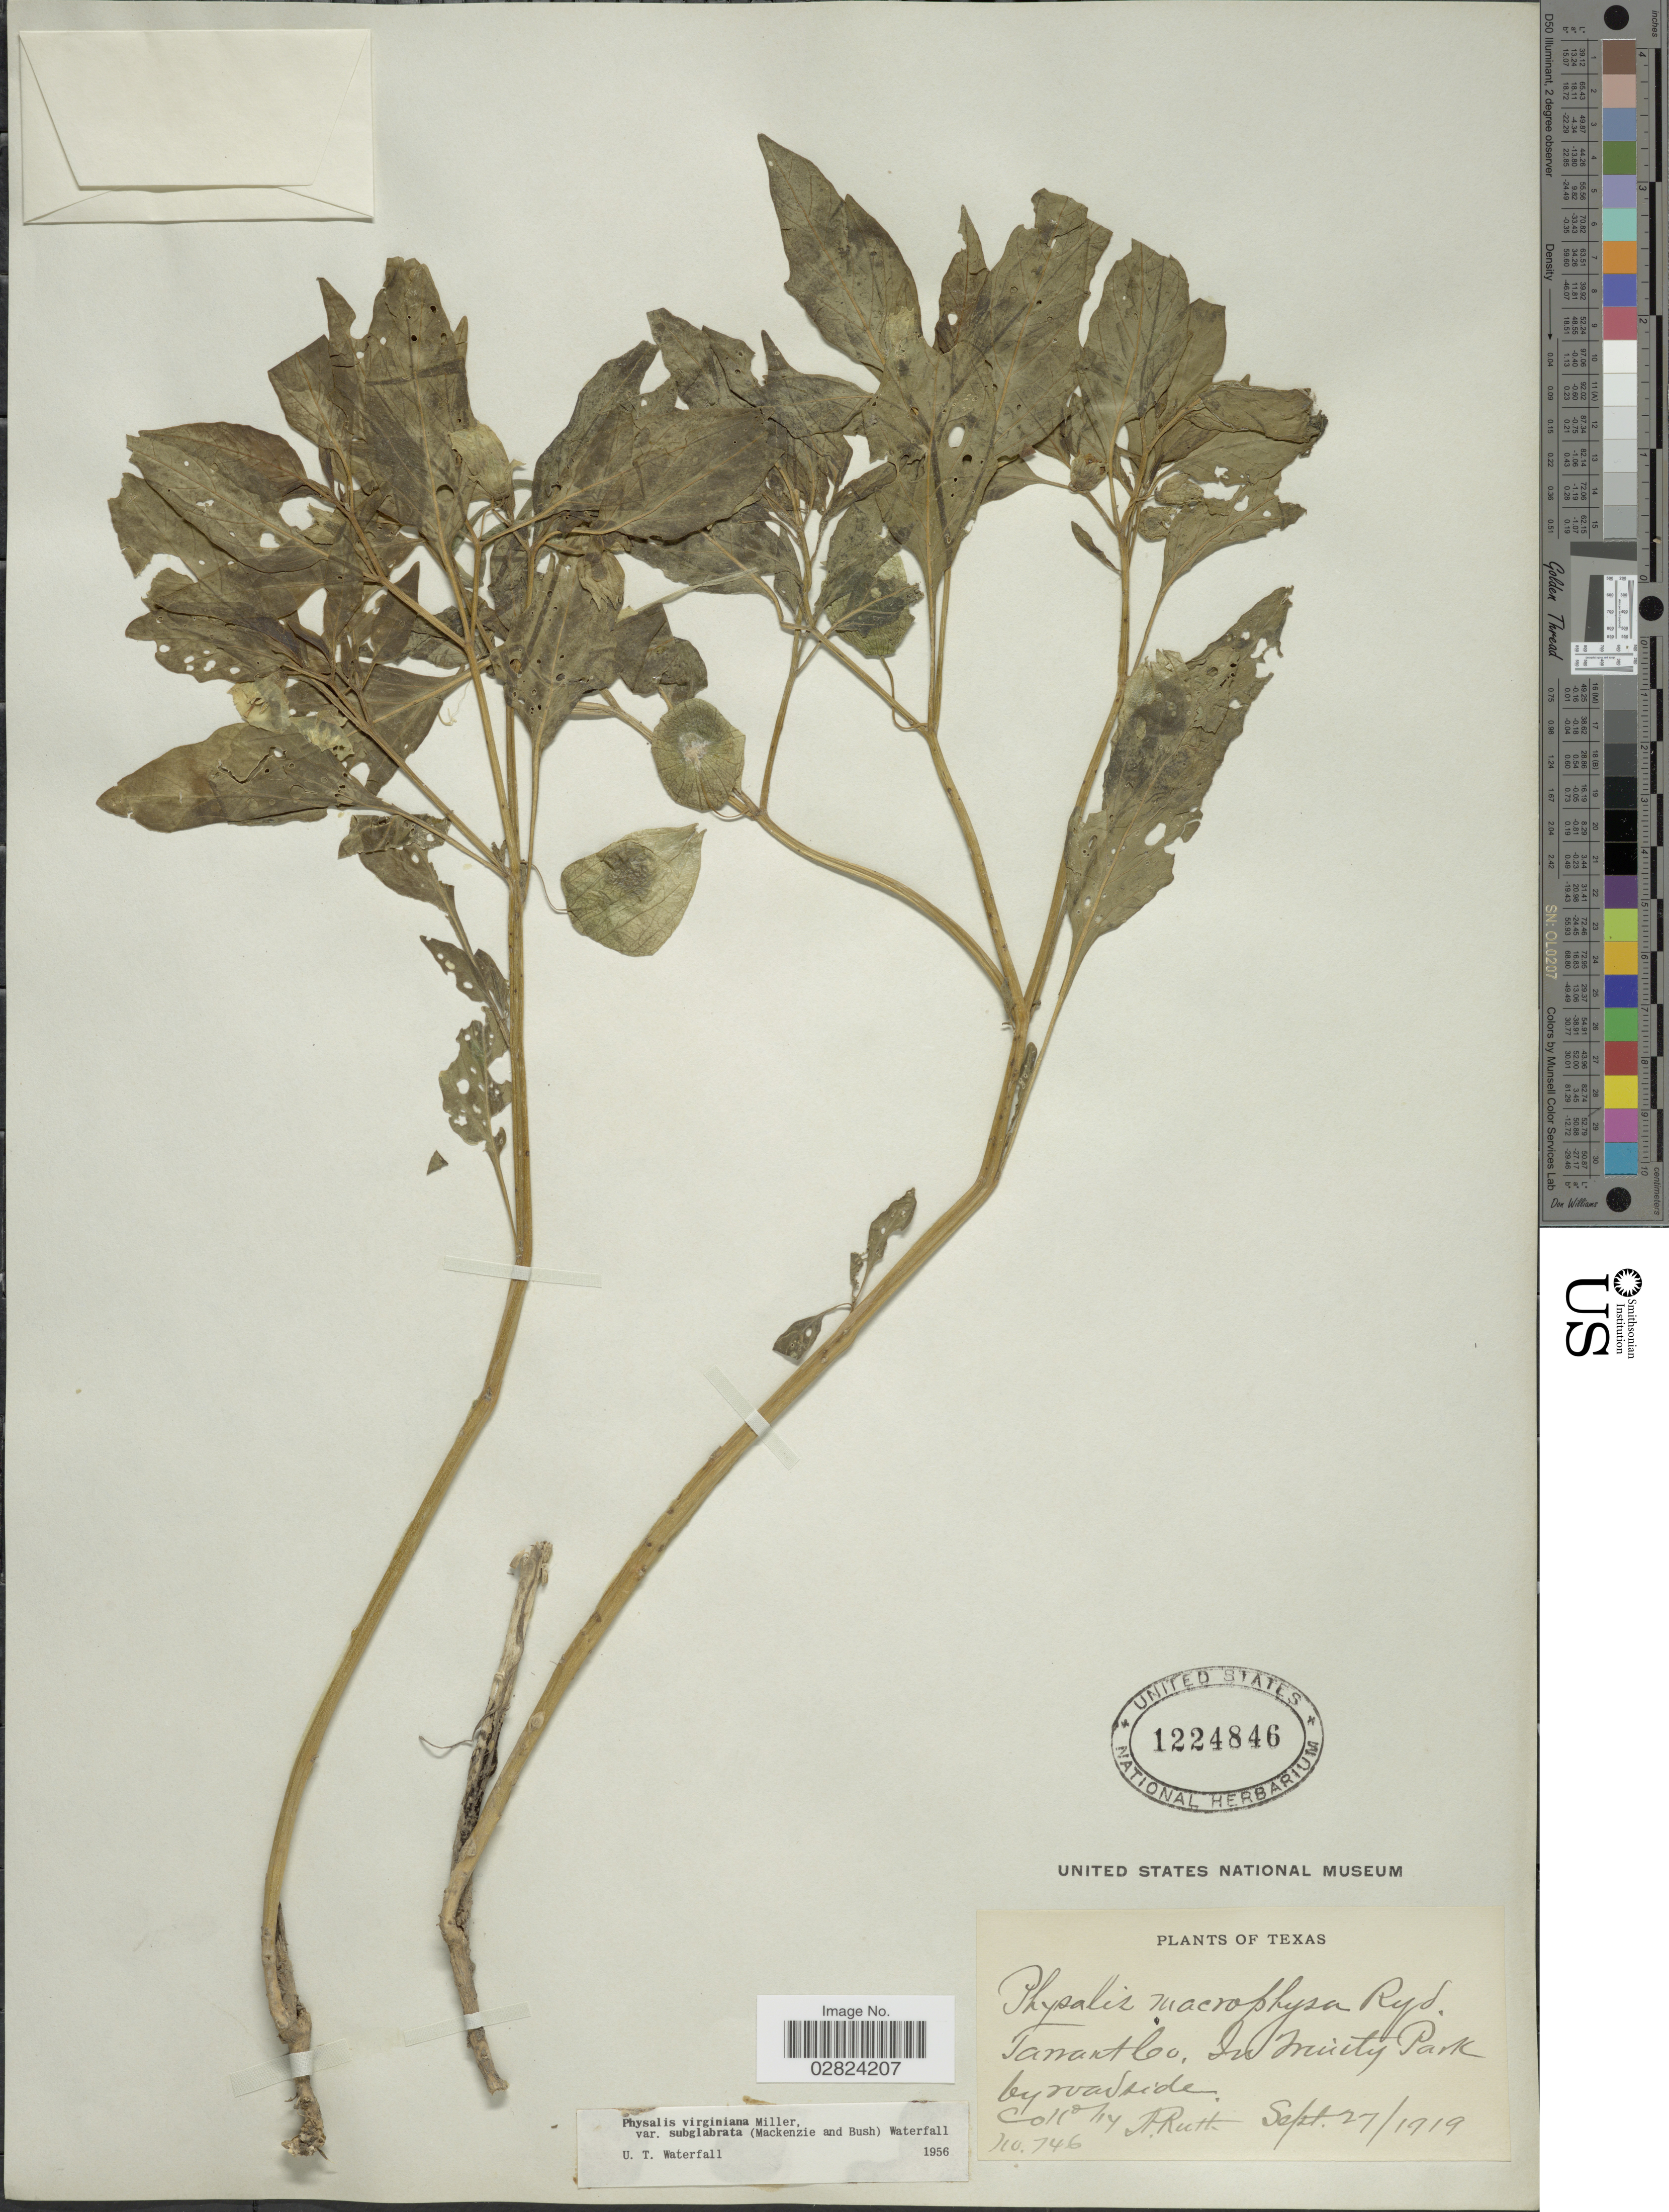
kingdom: Plantae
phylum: Tracheophyta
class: Magnoliopsida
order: Solanales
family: Solanaceae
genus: Physalis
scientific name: Physalis subglabrata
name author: Mack. & Bush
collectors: A. Ruth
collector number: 746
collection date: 1919-09-27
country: United States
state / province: Texas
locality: Tarrant Co. In Trinity Park by roadside.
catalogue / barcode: US 1224846